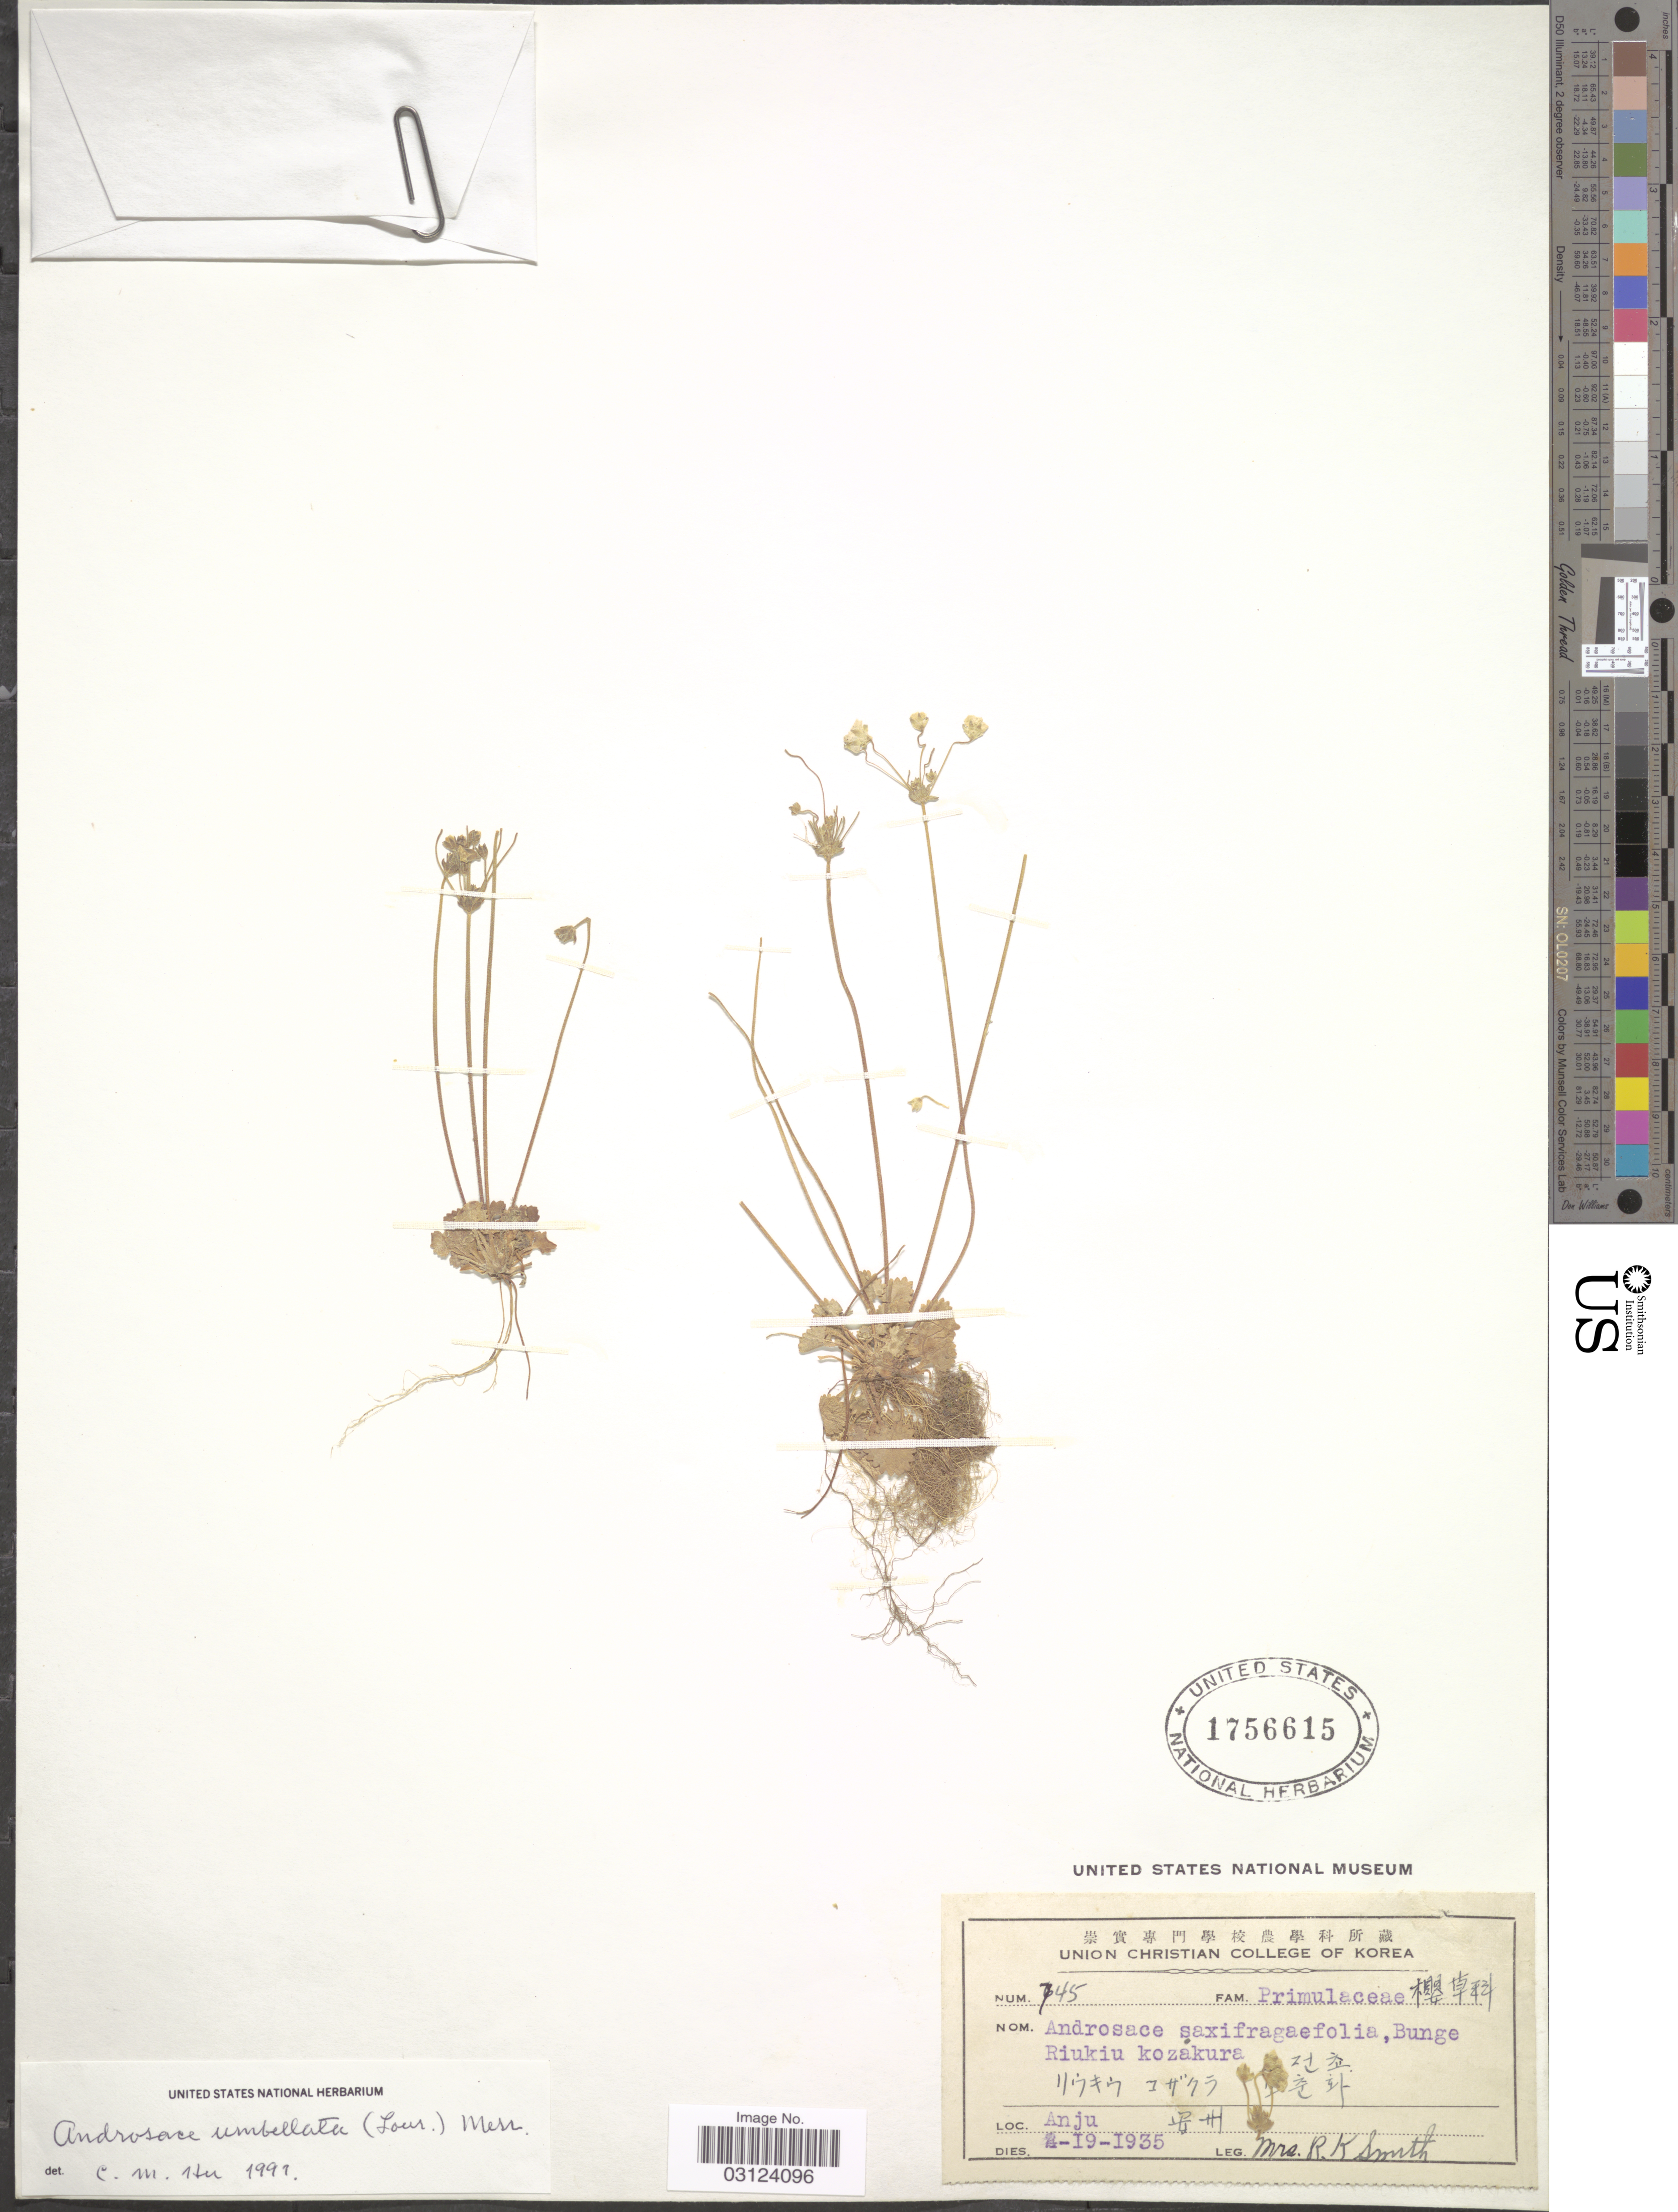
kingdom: Plantae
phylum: Tracheophyta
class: Magnoliopsida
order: Ericales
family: Primulaceae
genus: Androsace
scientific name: Androsace saxifragifolia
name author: Bunge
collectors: Mrs. R. K. Smith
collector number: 745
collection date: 1935-02-19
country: North Korea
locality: Anju.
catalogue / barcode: US 1756615